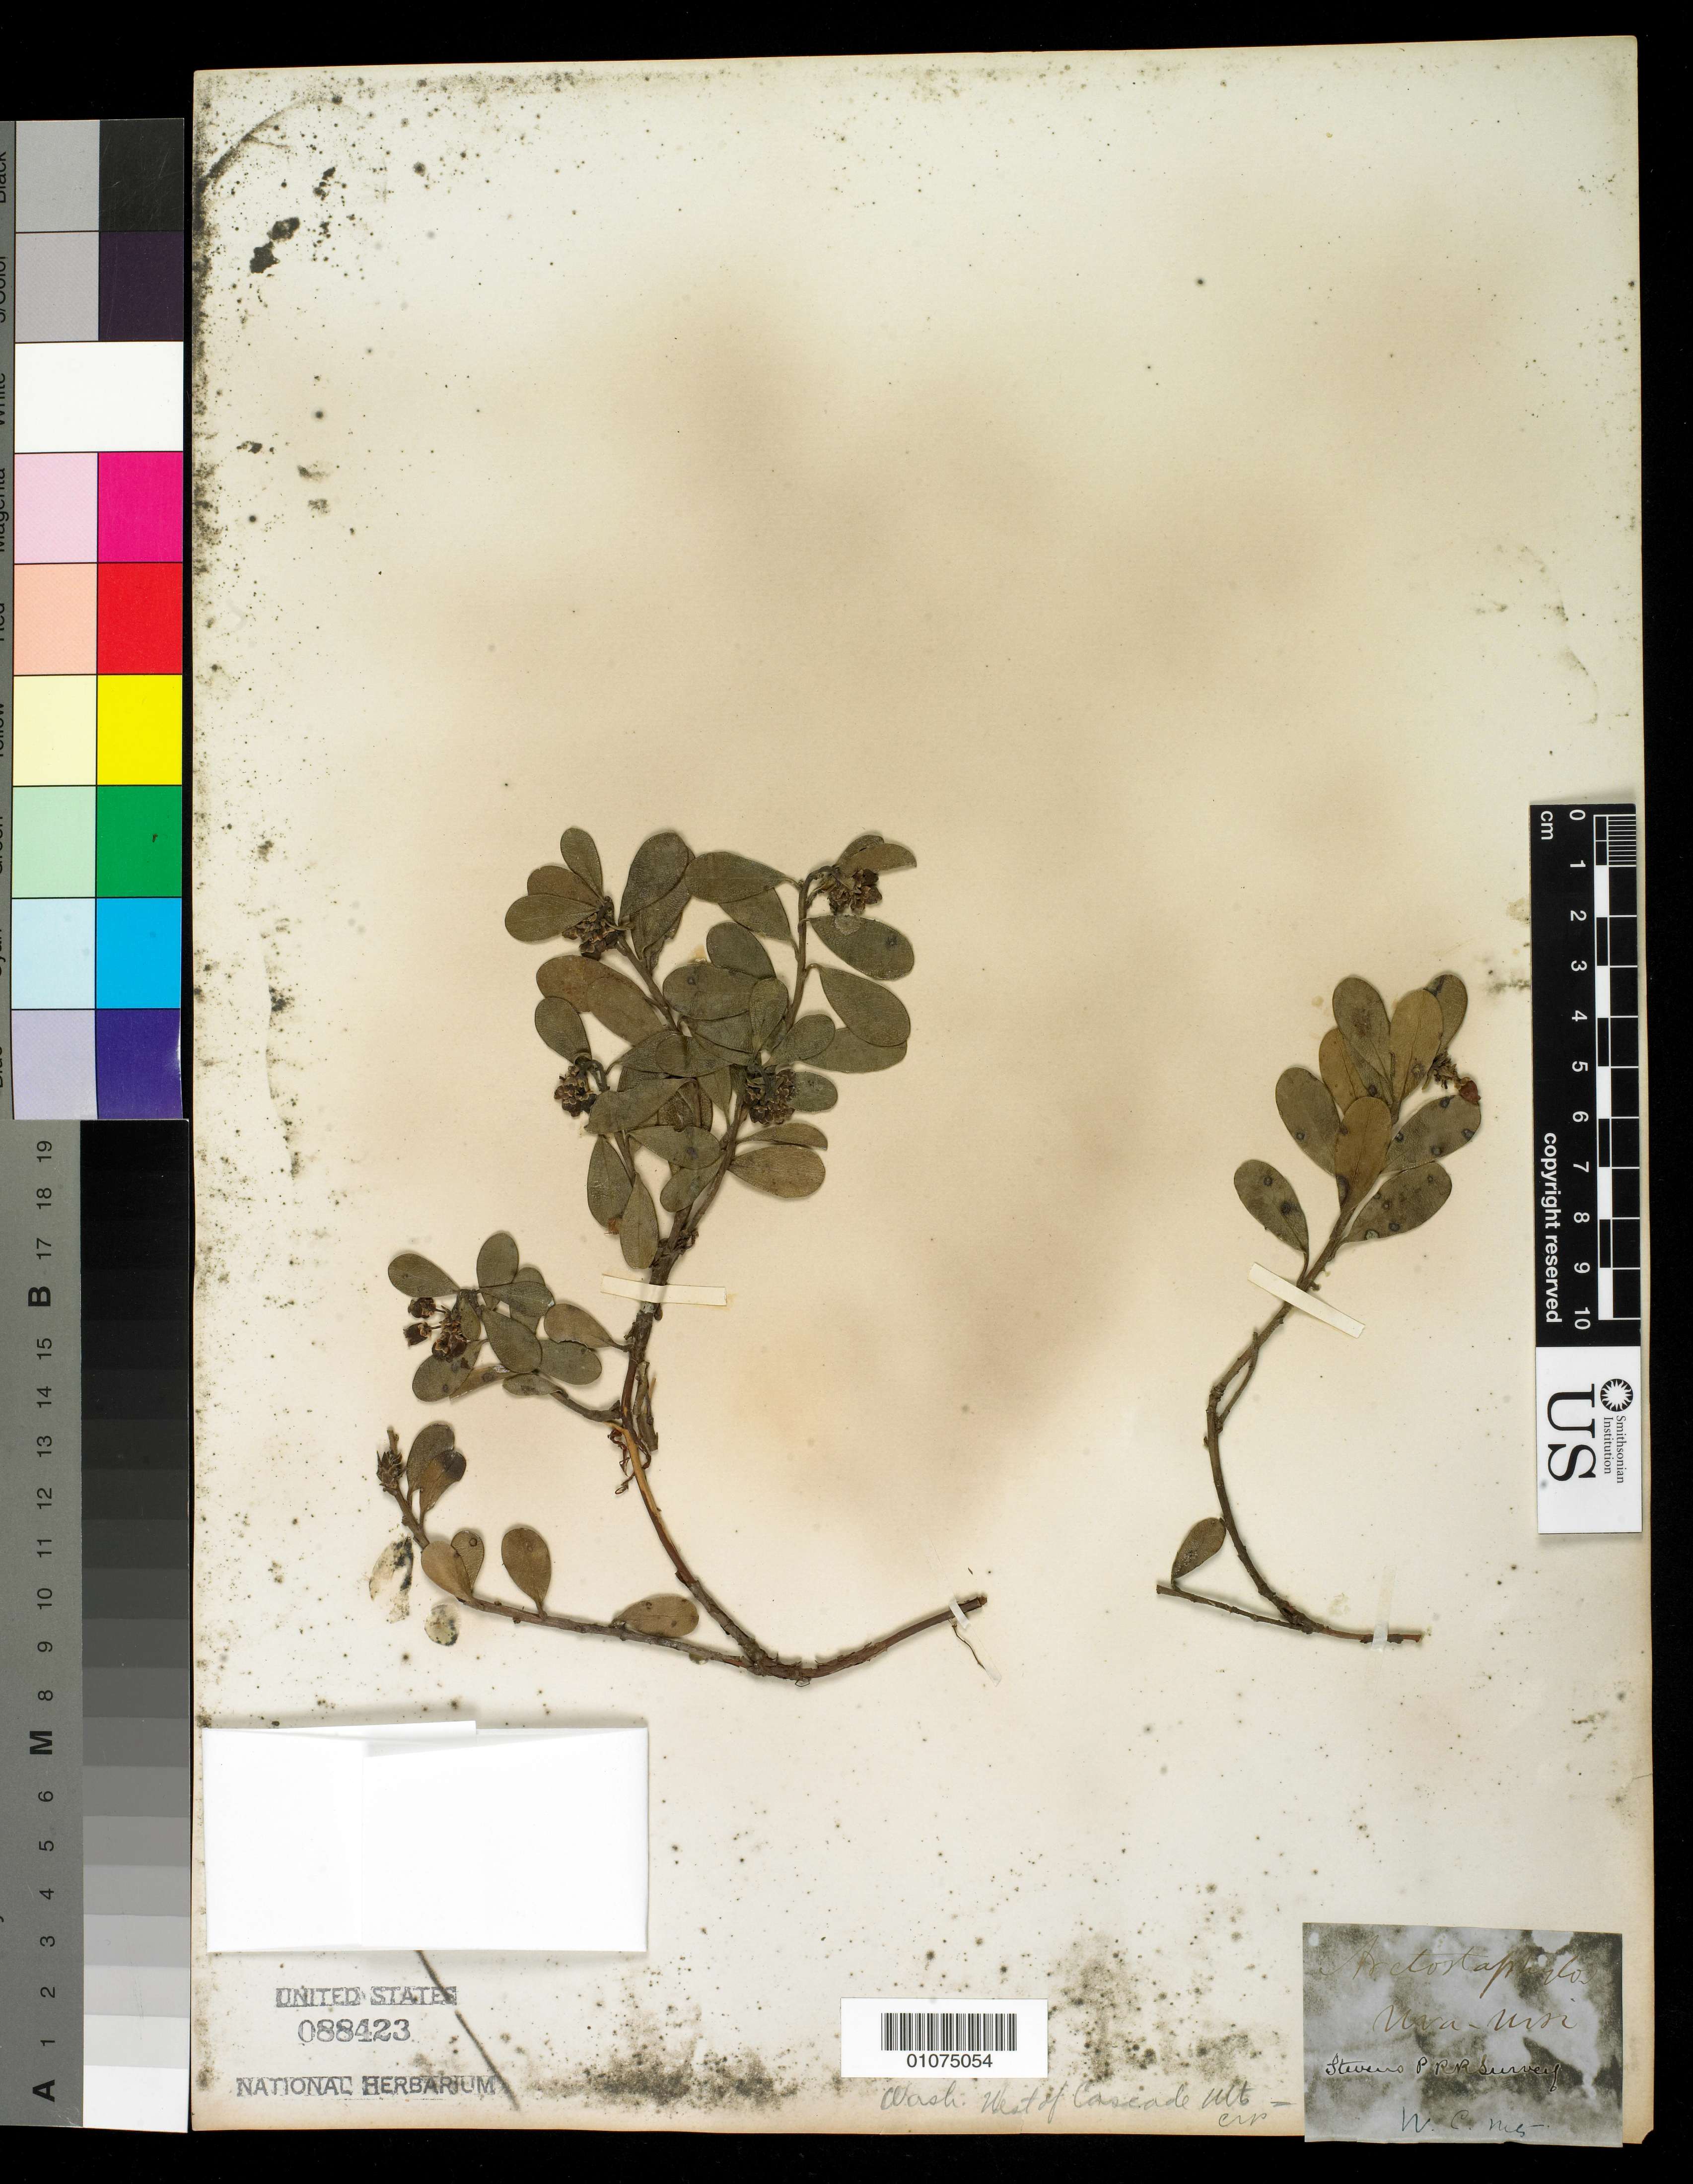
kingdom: Plantae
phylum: Tracheophyta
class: Magnoliopsida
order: Ericales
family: Ericaceae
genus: Arctostaphylos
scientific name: Arctostaphylos uva-ursi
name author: (L.) Spreng.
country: United States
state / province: Washington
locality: West of Cascade Mts.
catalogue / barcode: US 88423